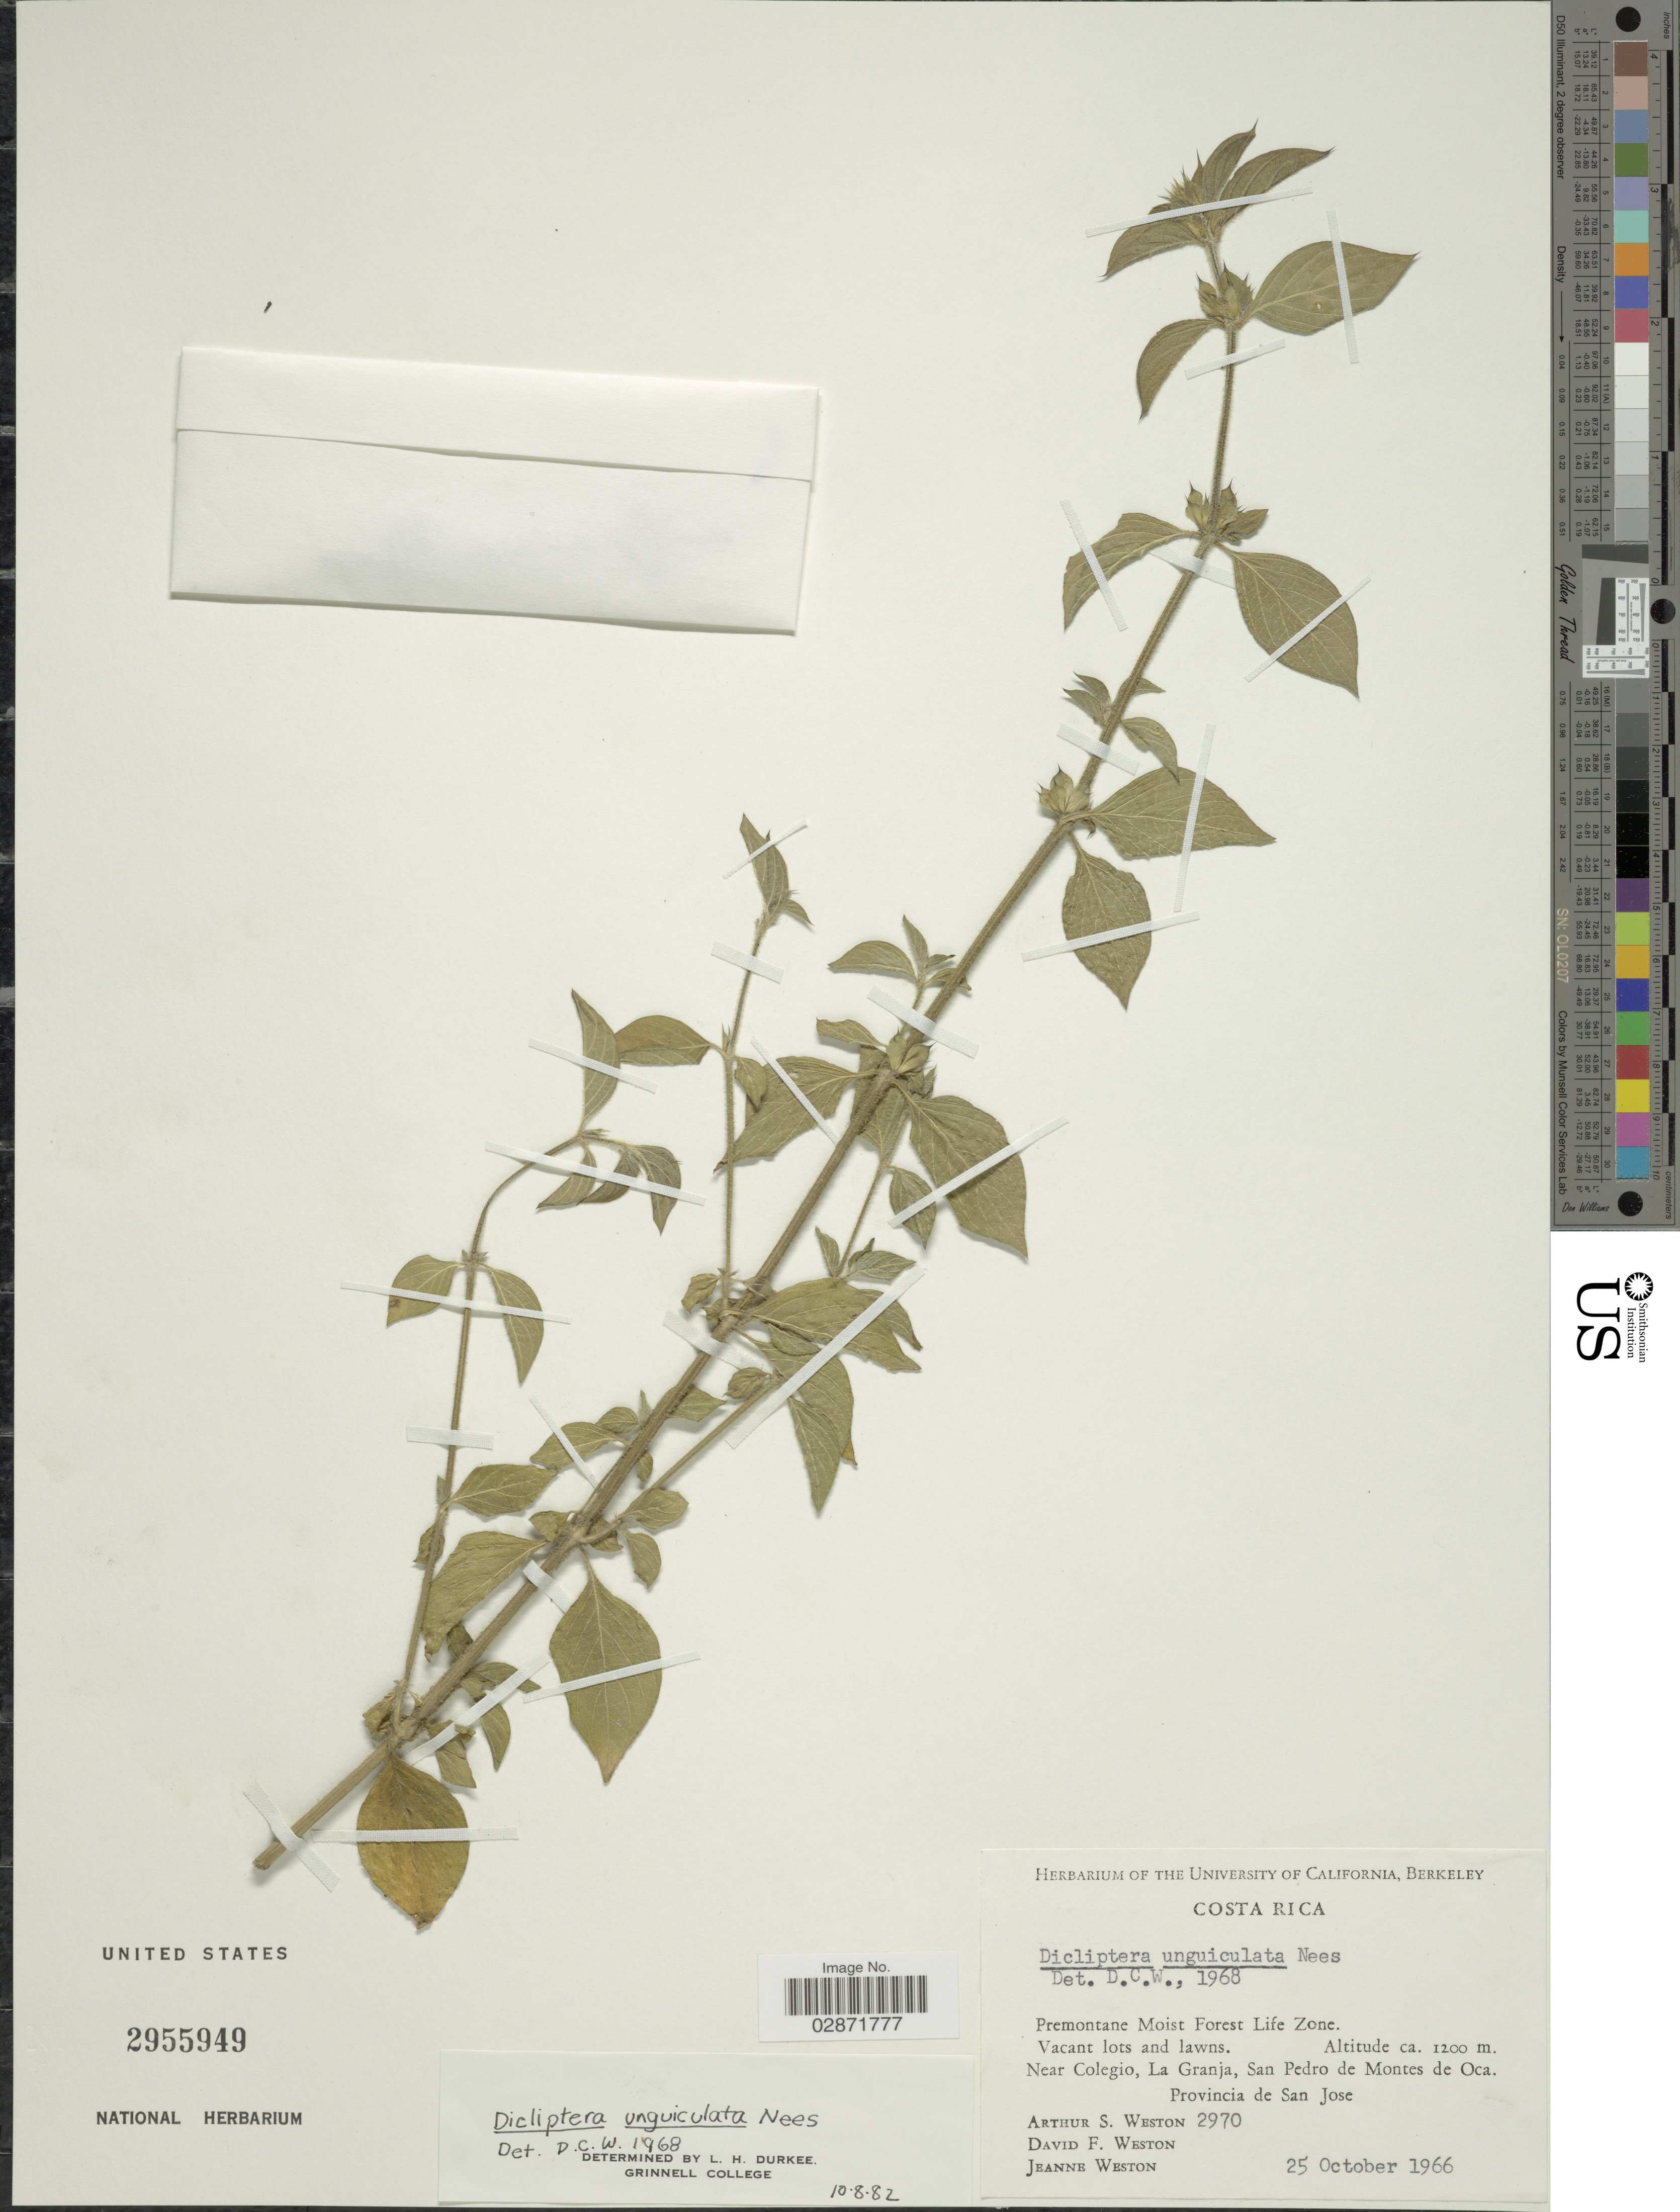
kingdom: Plantae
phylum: Tracheophyta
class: Magnoliopsida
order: Lamiales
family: Acanthaceae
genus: Dicliptera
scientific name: Dicliptera unguiculata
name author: Nees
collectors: A. Weston, D. Weston & J. Weston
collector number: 2970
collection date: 1966-10-25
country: Costa Rica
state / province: San José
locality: Near Colegio, La Granja, San Pedro de Montes de Oca, Province de San Jose.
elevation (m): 1200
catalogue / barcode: US 2955949